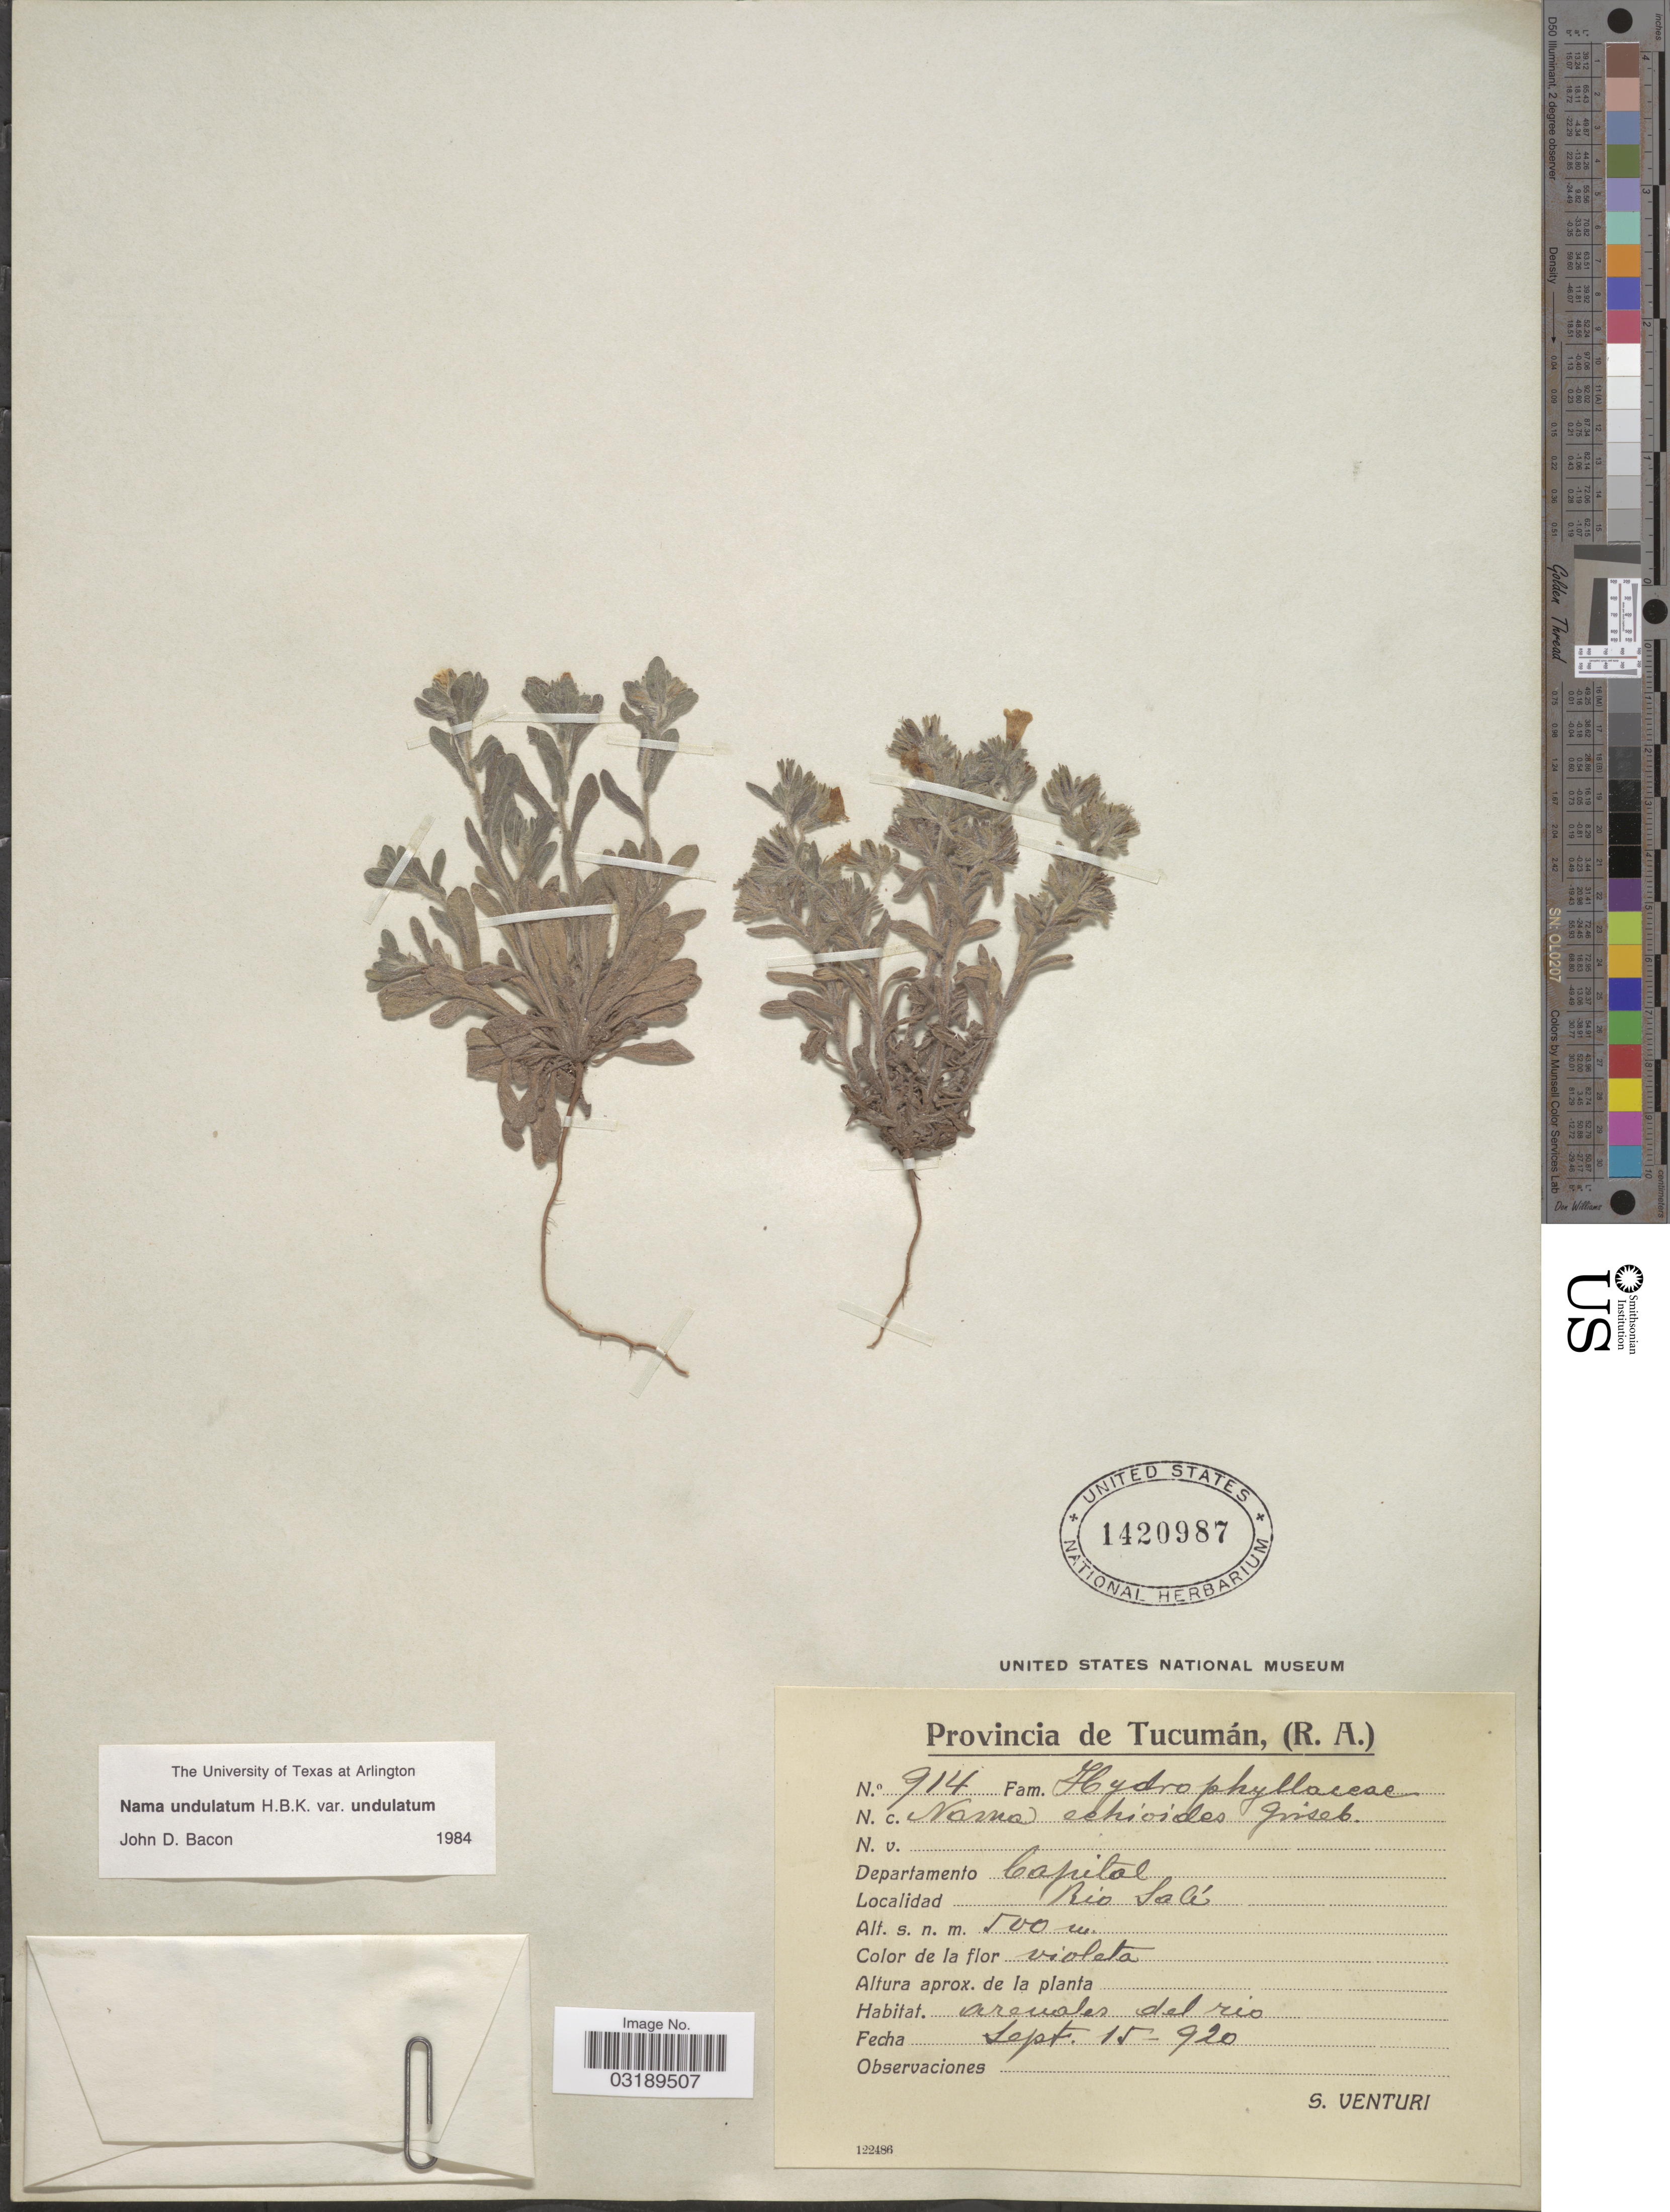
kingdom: Plantae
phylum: Tracheophyta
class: Magnoliopsida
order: Boraginales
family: Namaceae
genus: Nama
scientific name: Nama undulatum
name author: Kunth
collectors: S. Venturi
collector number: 914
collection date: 1920-09-15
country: Argentina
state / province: Tucuman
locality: Departamento Capital. Rio Salé.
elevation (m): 500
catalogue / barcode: US 1420987